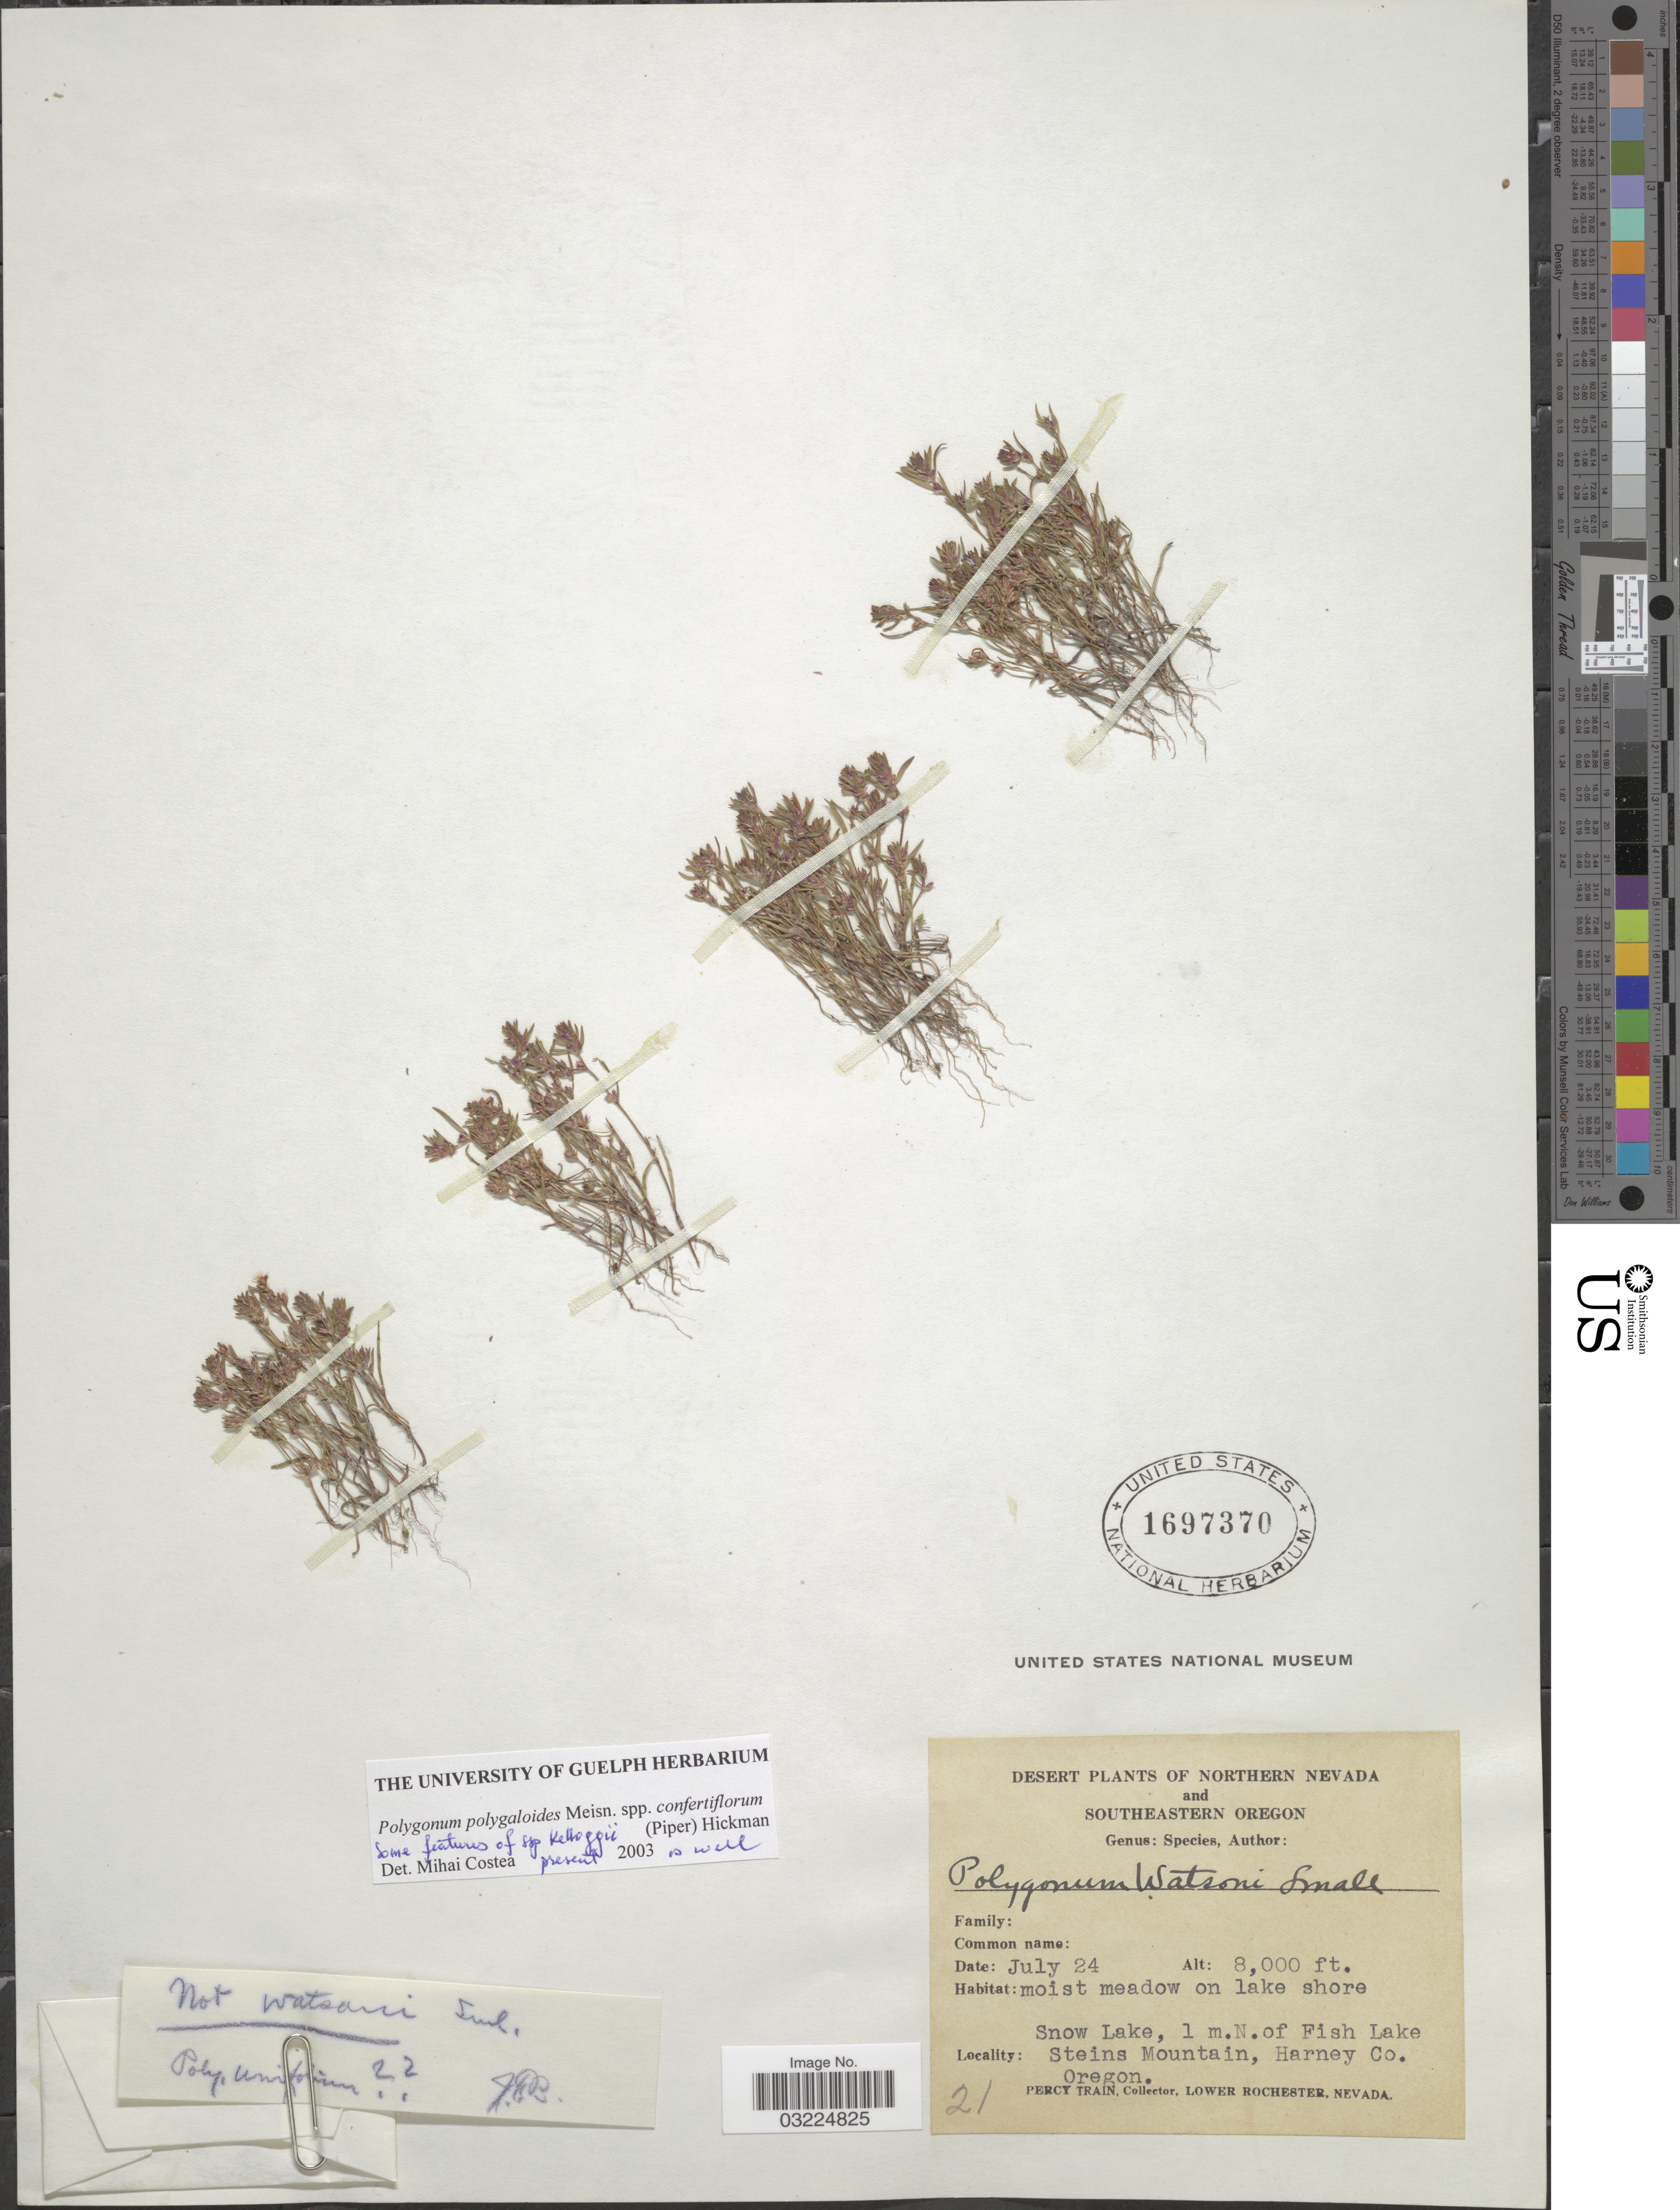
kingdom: Plantae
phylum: Tracheophyta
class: Magnoliopsida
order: Caryophyllales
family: Polygonaceae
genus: Polygonum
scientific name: Polygonum polygaloides subsp. confertiflorum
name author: (Nutt. ex Piper) Hickman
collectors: P. Train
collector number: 21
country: United States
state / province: Oregon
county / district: Harney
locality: Southeastern Oregon. Snow Lake, 1 m.N. of Fish Lake. Steins Mountain, Harney Co.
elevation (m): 2438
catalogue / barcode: US 1697370